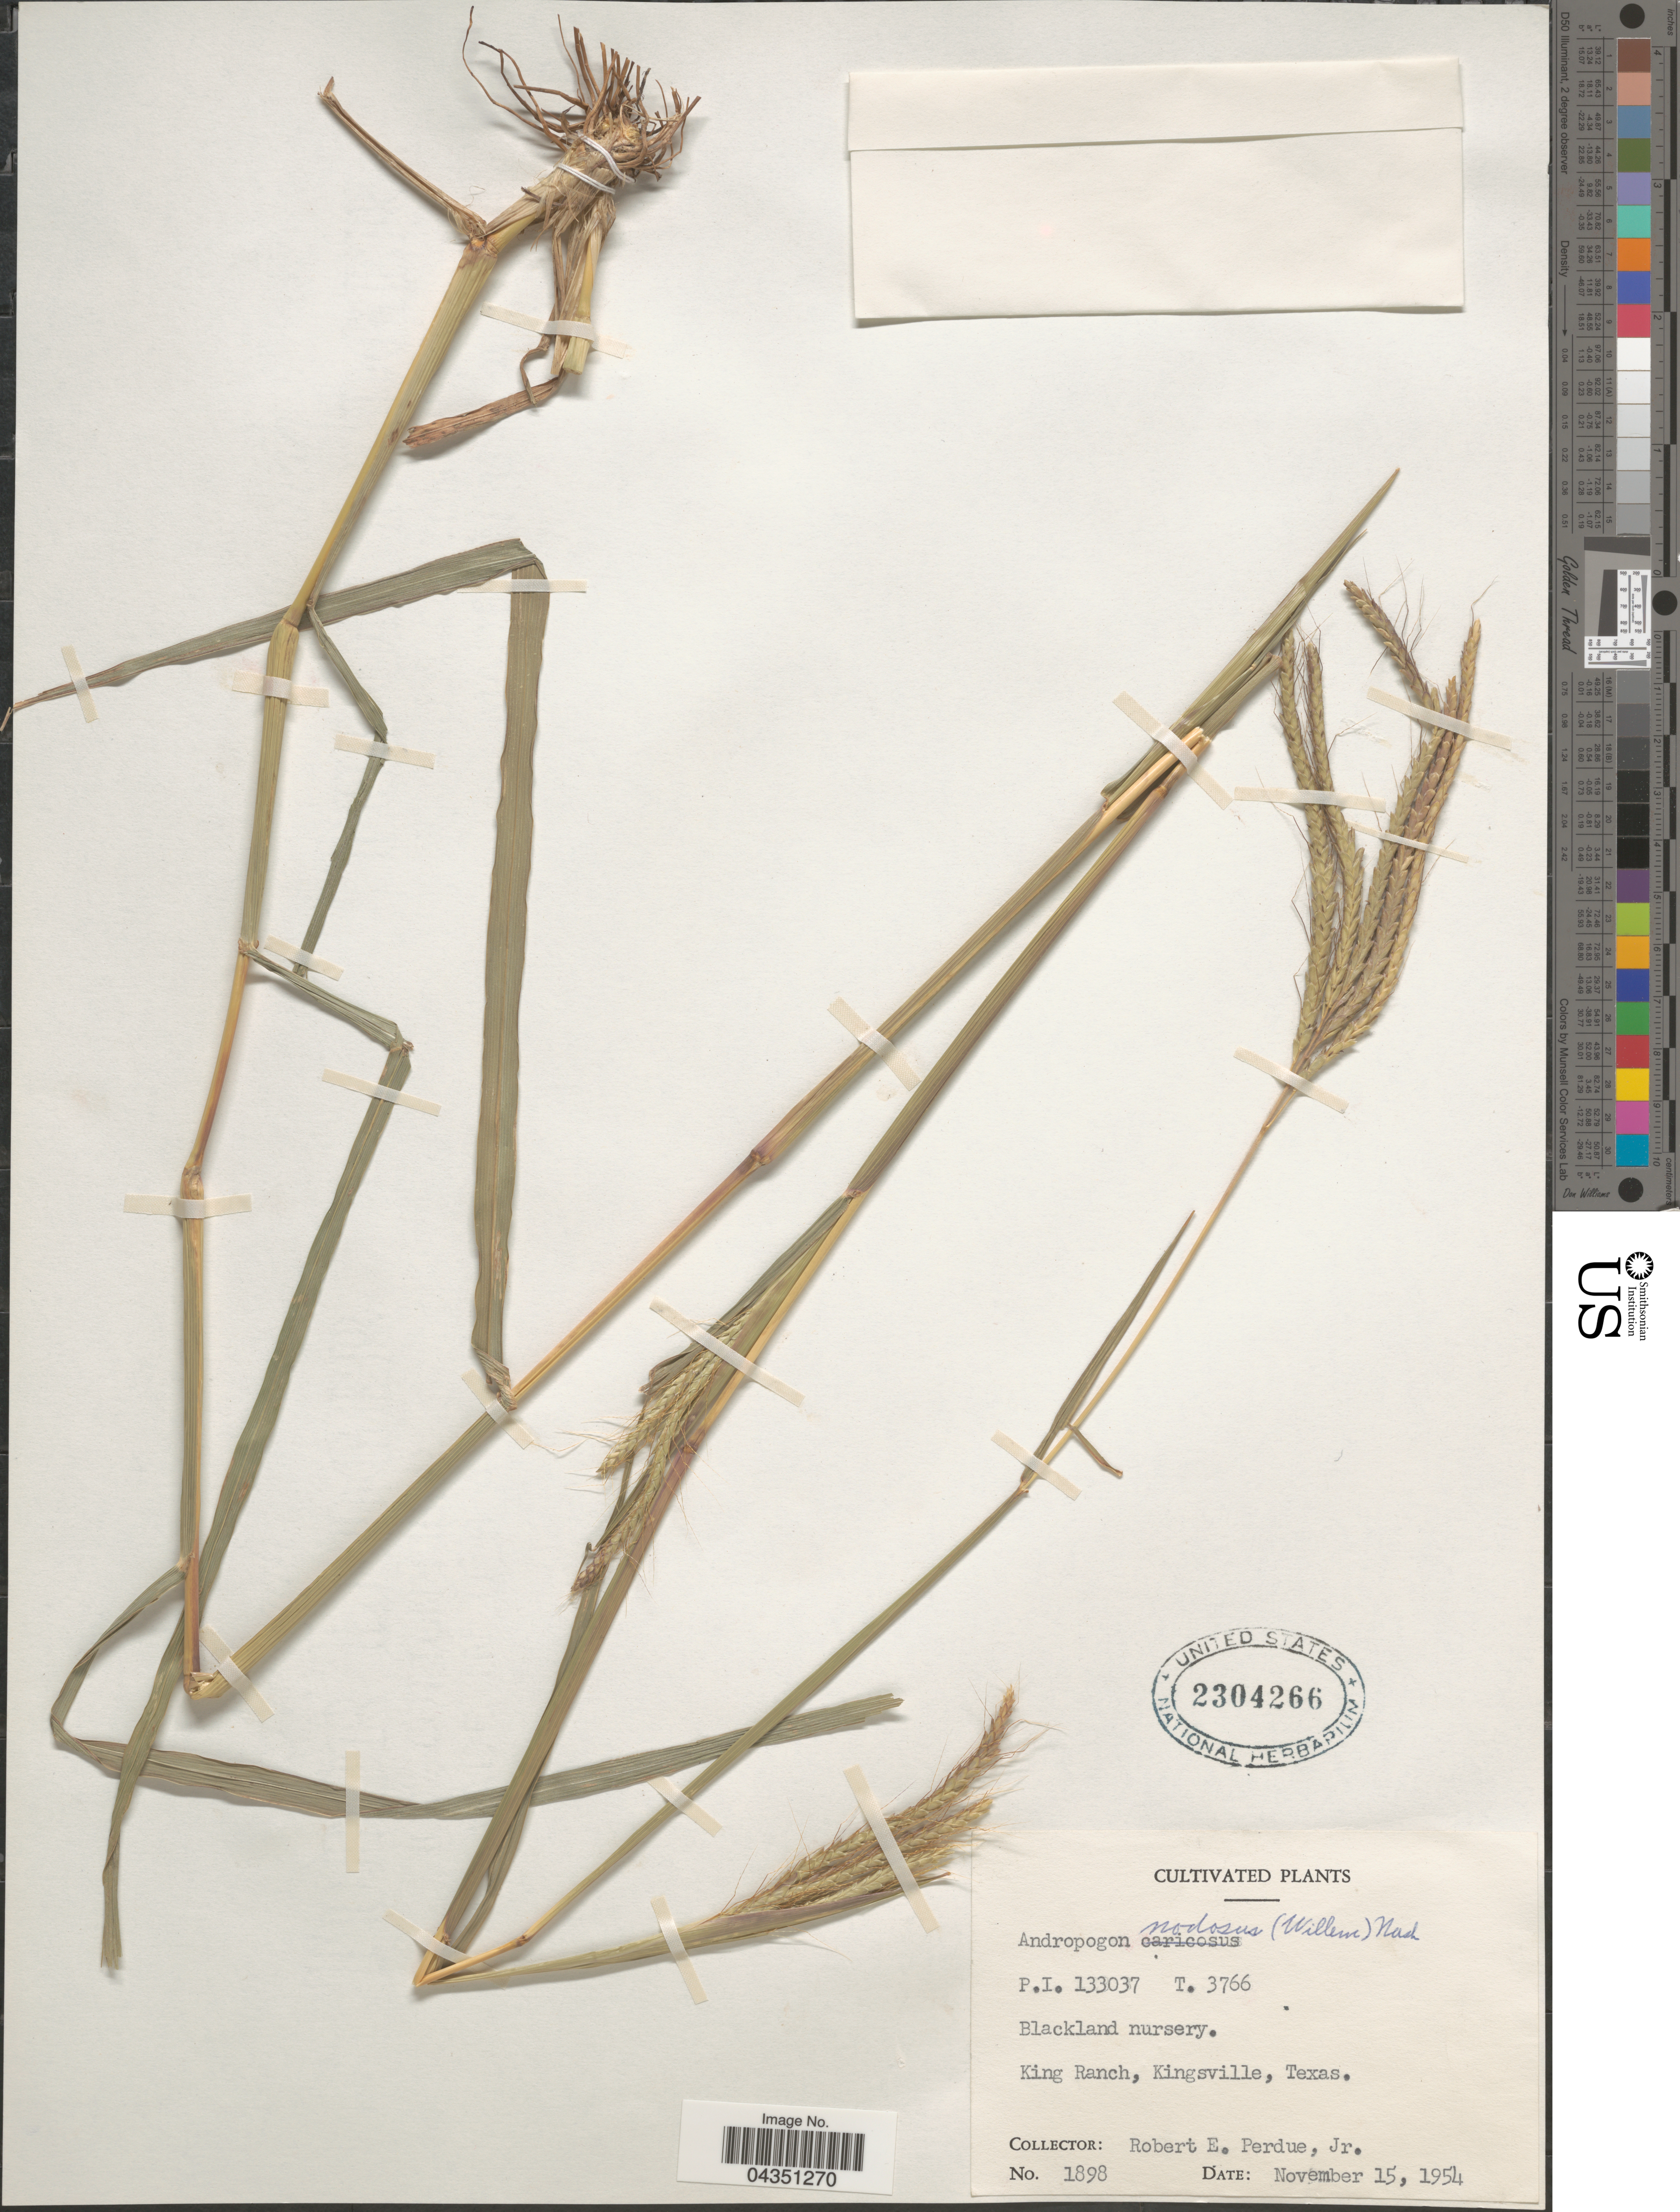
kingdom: Plantae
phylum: Tracheophyta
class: Liliopsida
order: Poales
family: Poaceae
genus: Dichanthium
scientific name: Dichanthium aristatum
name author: (Poir.) C.E. Hubb.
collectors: R. E. Perdue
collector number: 1898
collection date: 1954-11-15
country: United States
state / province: Texas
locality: Blackland nursery. King Ranch, Kingsville.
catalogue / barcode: US 2304266